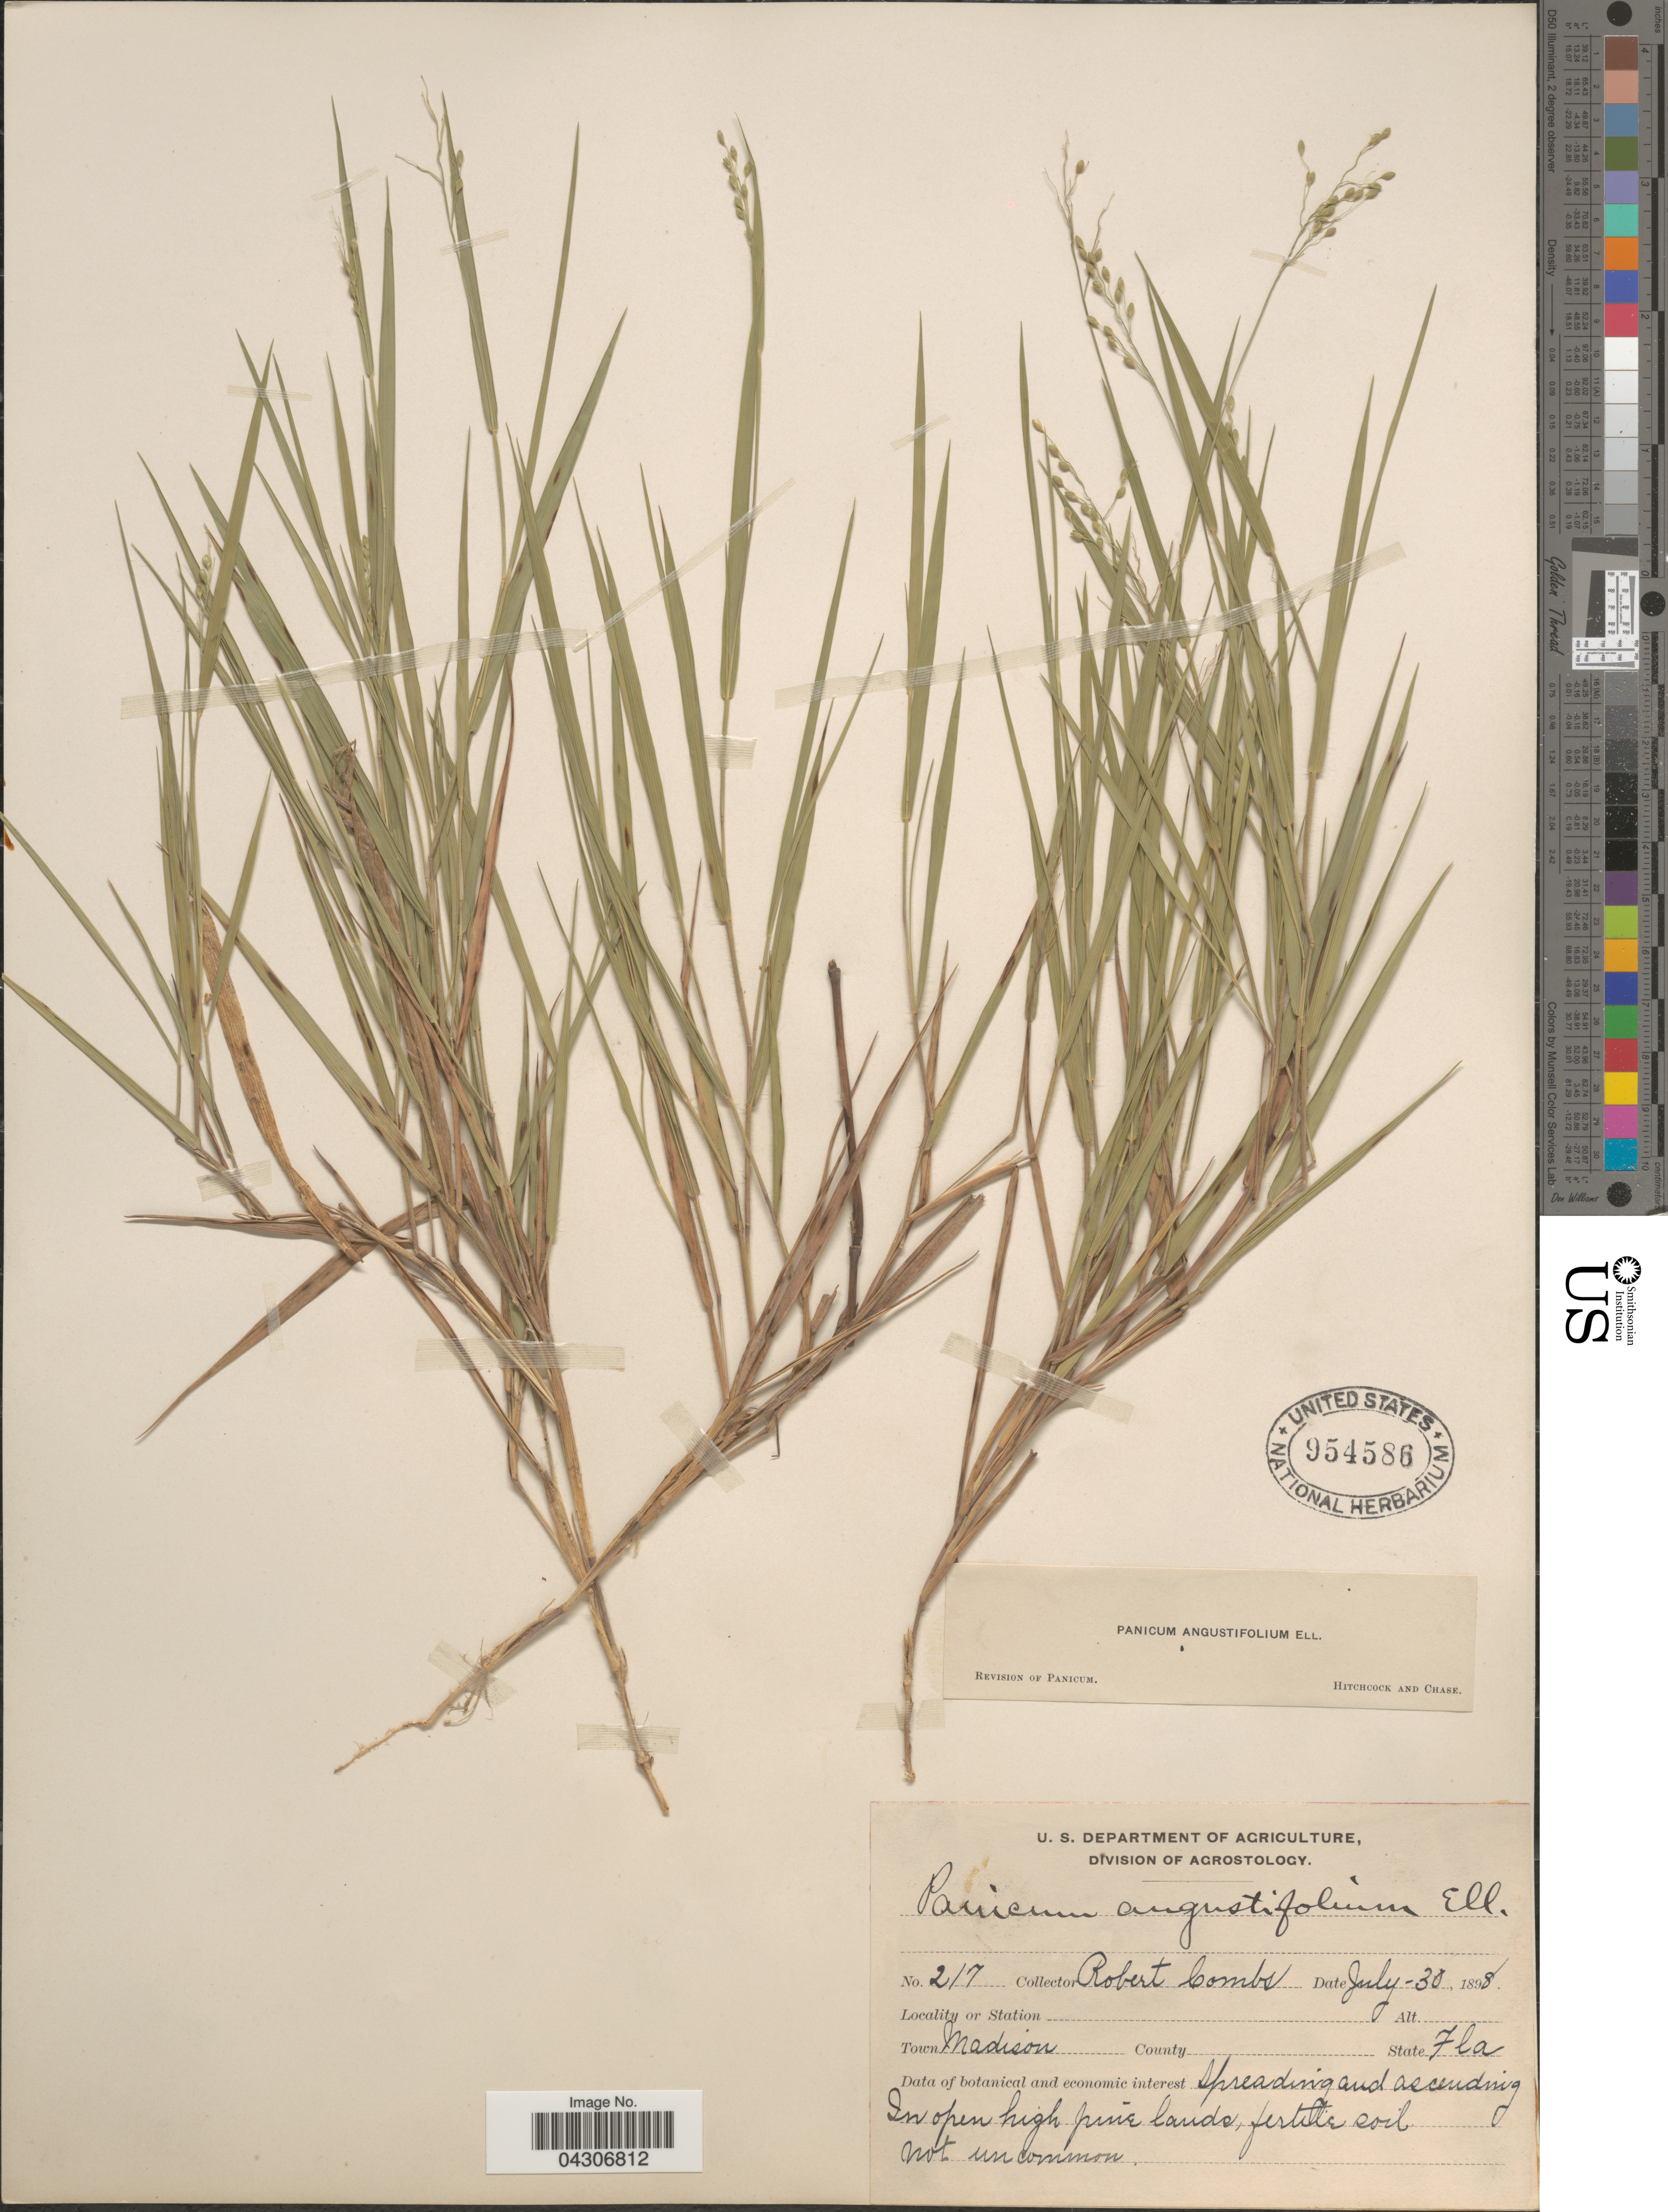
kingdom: Plantae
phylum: Tracheophyta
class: Liliopsida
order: Poales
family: Poaceae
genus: Dichanthelium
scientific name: Dichanthelium aciculare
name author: (Desv. ex Poir.) Gould & C.A. Clark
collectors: R. Combs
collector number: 217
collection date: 1898-07-30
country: United States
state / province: Florida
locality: Town Madison.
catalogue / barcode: US 954586